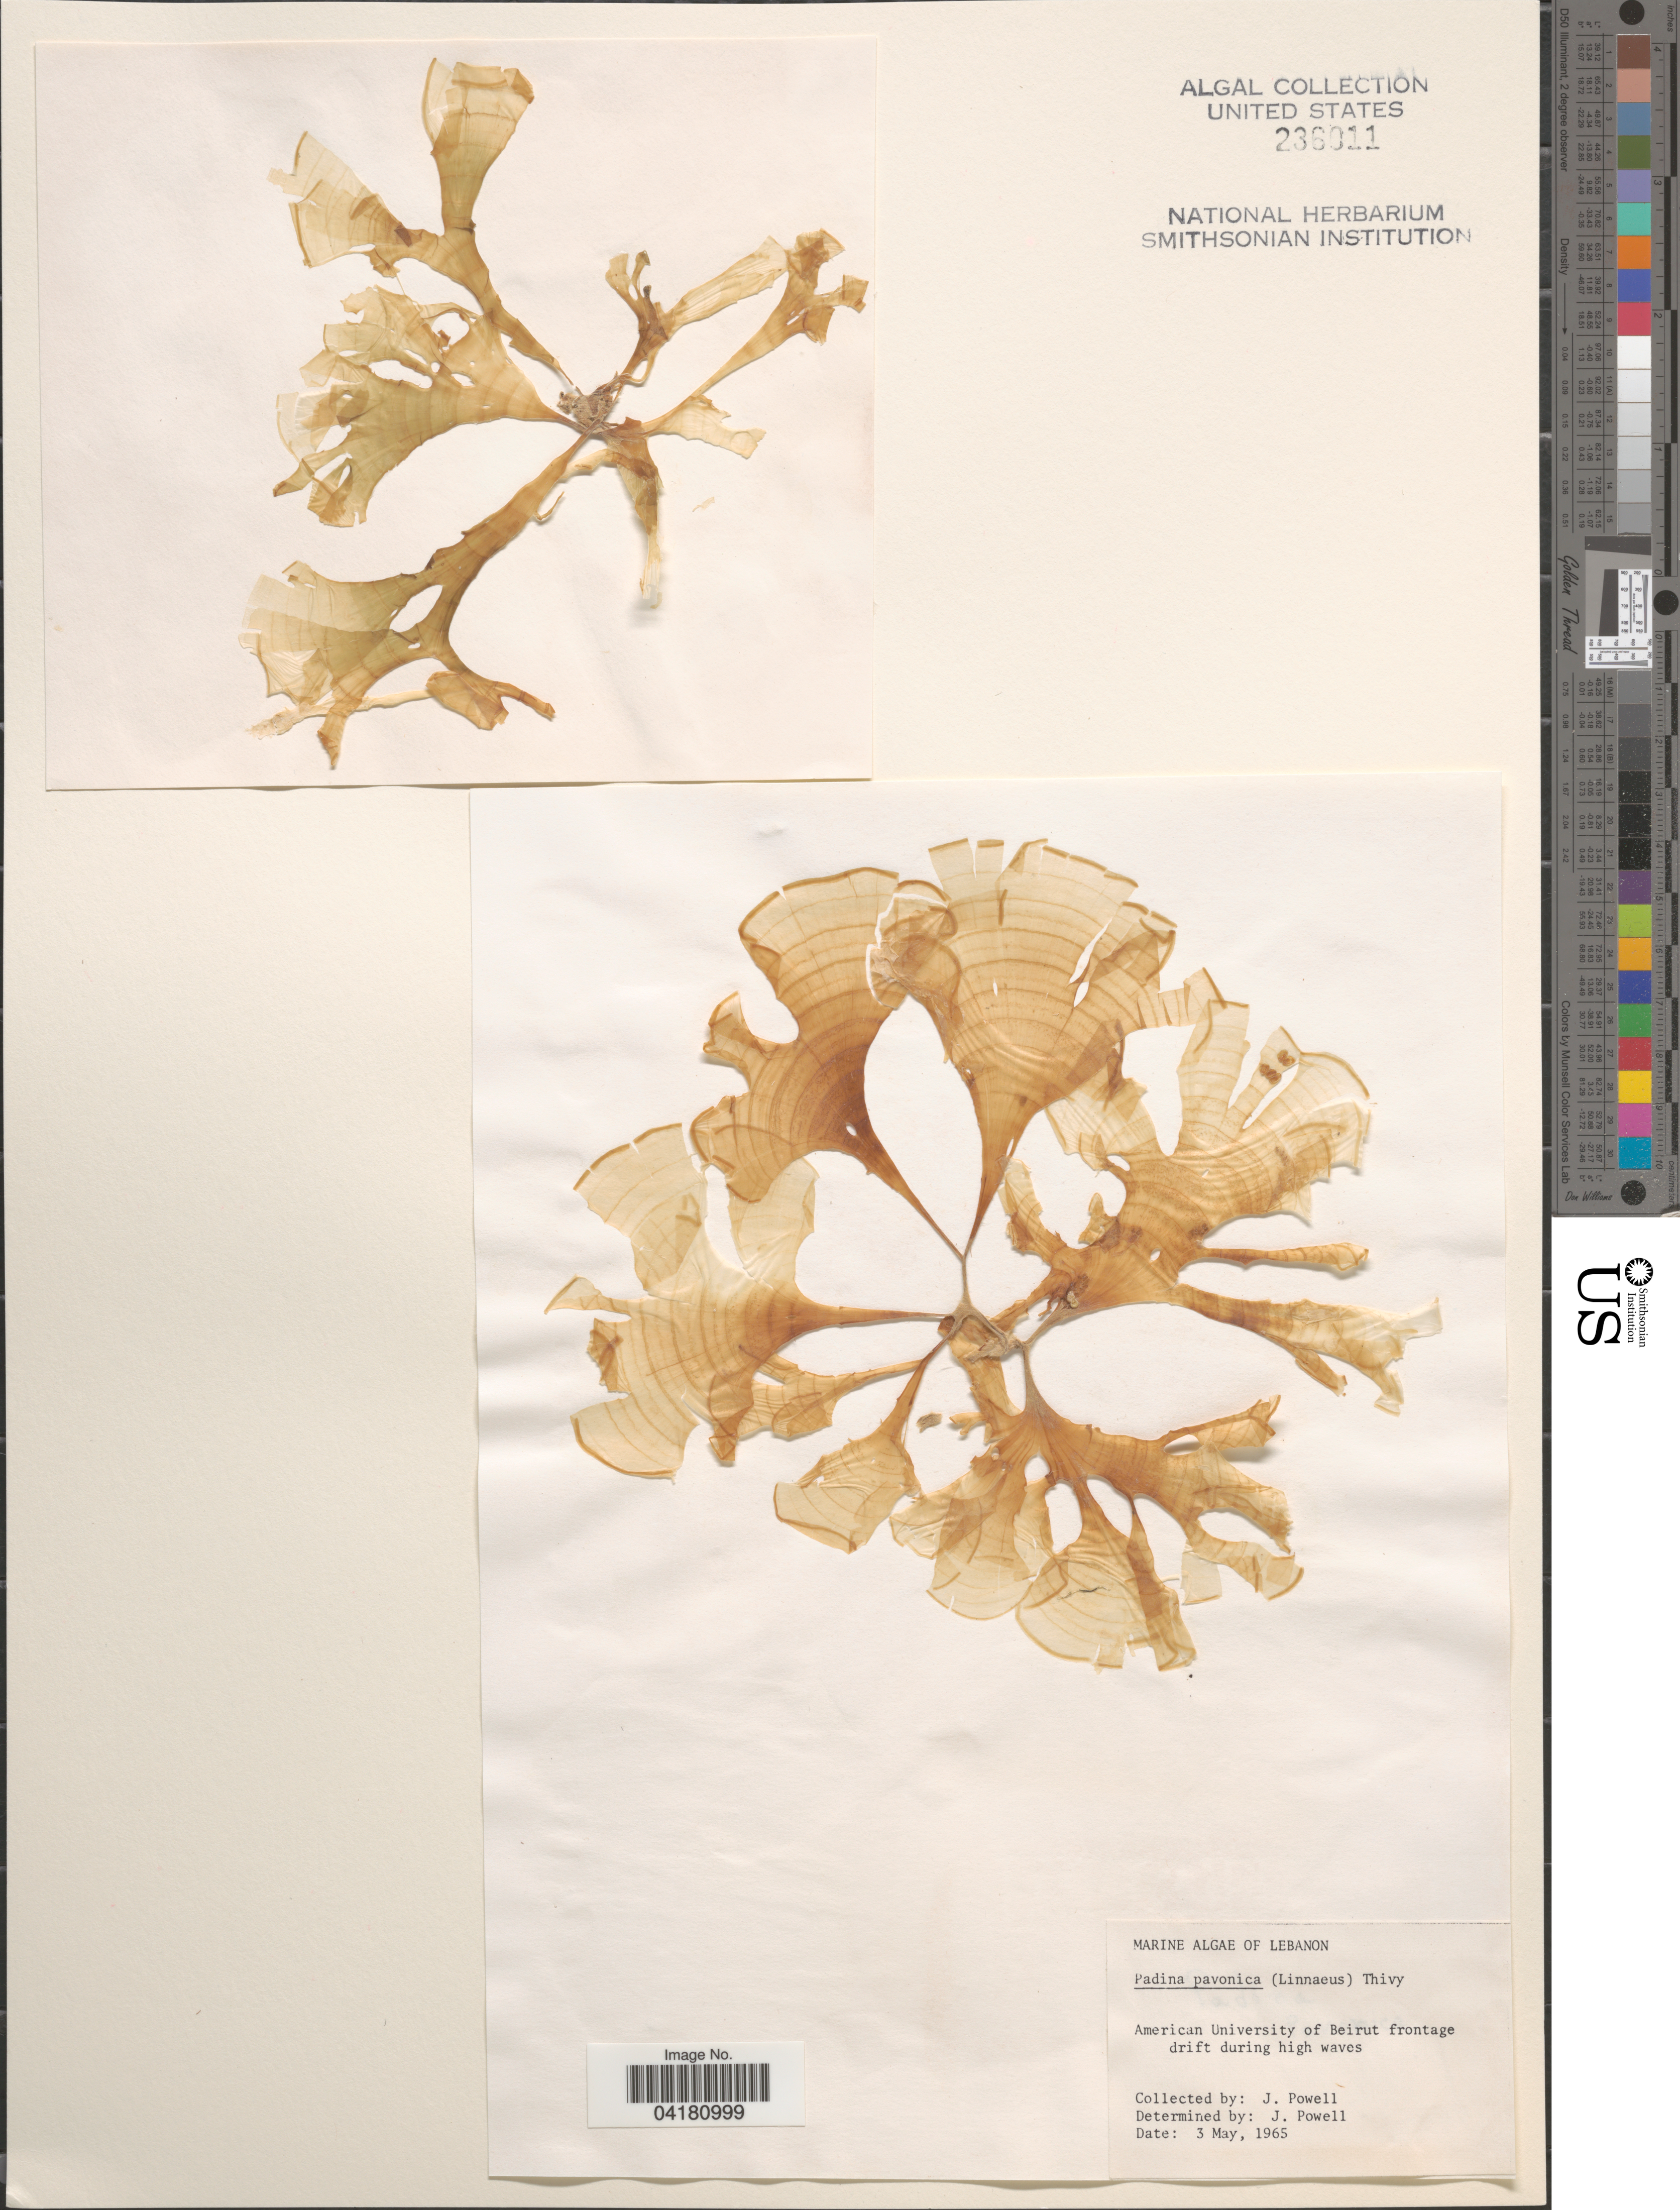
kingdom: Chromista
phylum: Ochrophyta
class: Phaeophyceae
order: Dictyotales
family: Dictyotaceae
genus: Padina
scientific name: Padina pavonica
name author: (L.) Thivy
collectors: J. Powell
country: Lebanon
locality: American University of Beirut frontage drift during high waves.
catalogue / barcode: US 236011